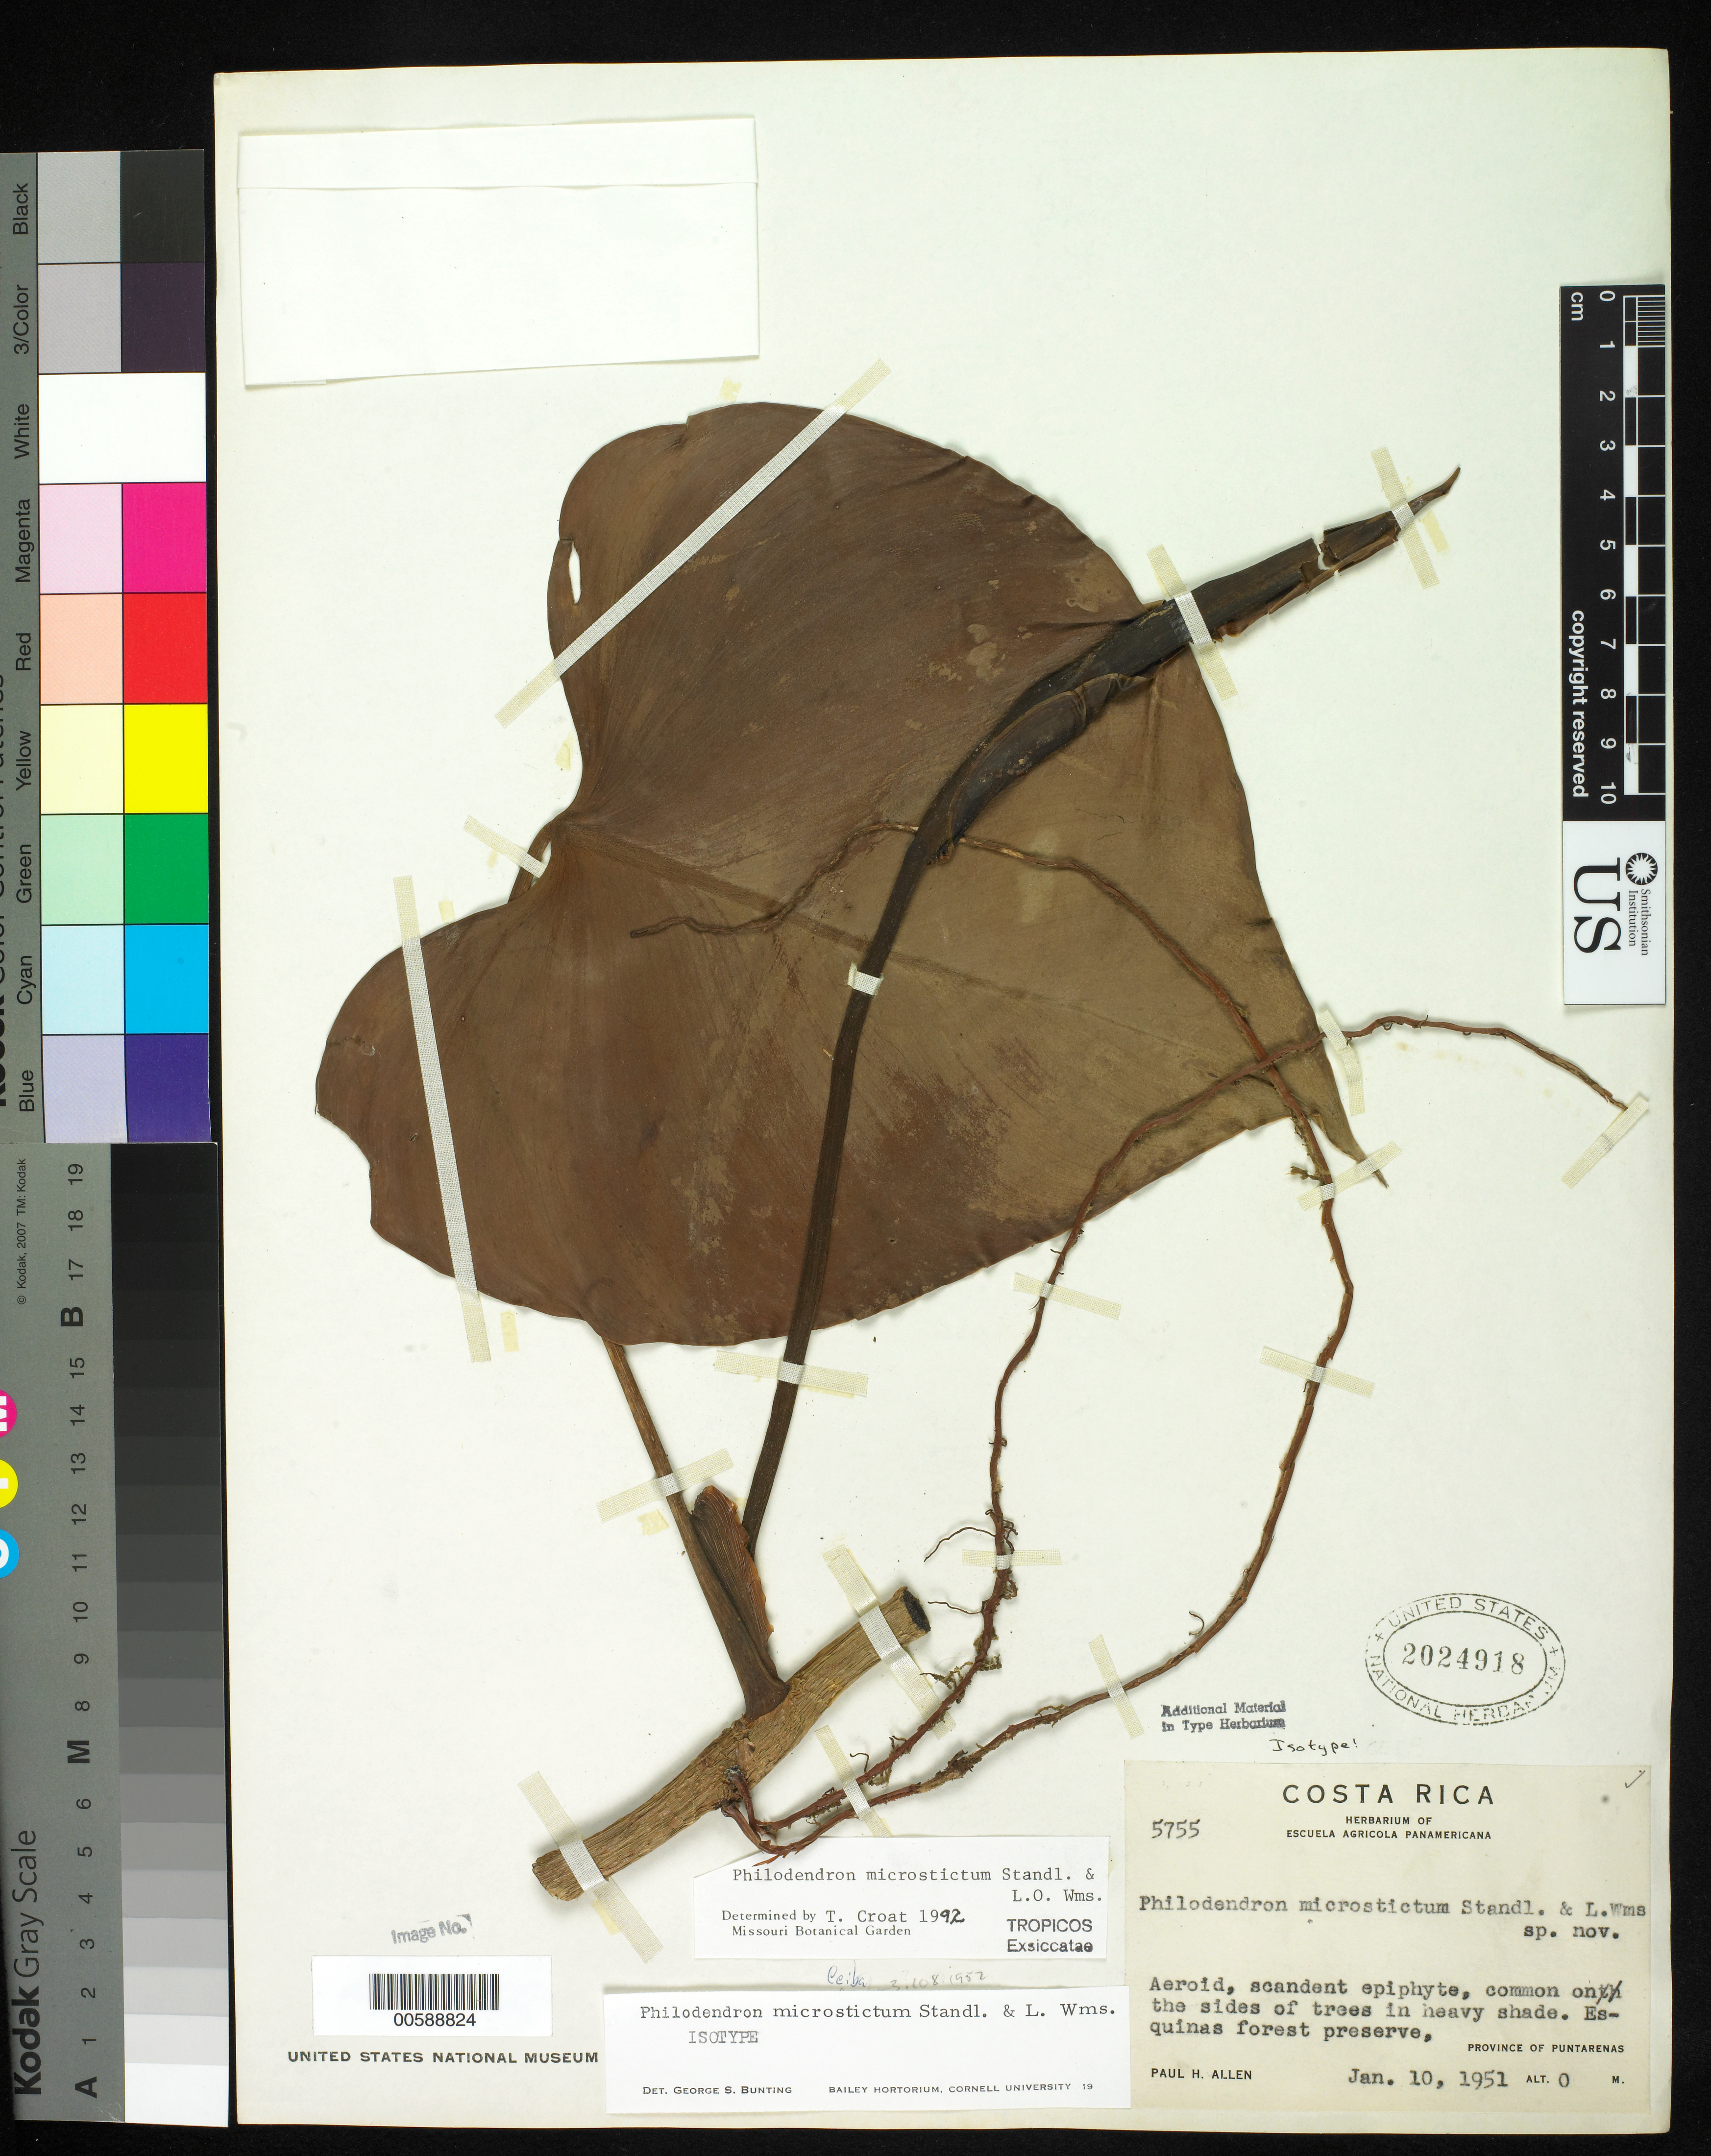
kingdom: Plantae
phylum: Tracheophyta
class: Liliopsida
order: Alismatales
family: Araceae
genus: Philodendron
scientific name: Philodendron microstictum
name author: Standl. & L.O. Williams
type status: Isotype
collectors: P. H. Allen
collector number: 5755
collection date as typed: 10 Jan 1951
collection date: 1951-01-10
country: Costa Rica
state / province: Puntarenas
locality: Esquinas Forest Reserve.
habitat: Common on the sides of trees in heavy shade.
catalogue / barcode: US 2024918